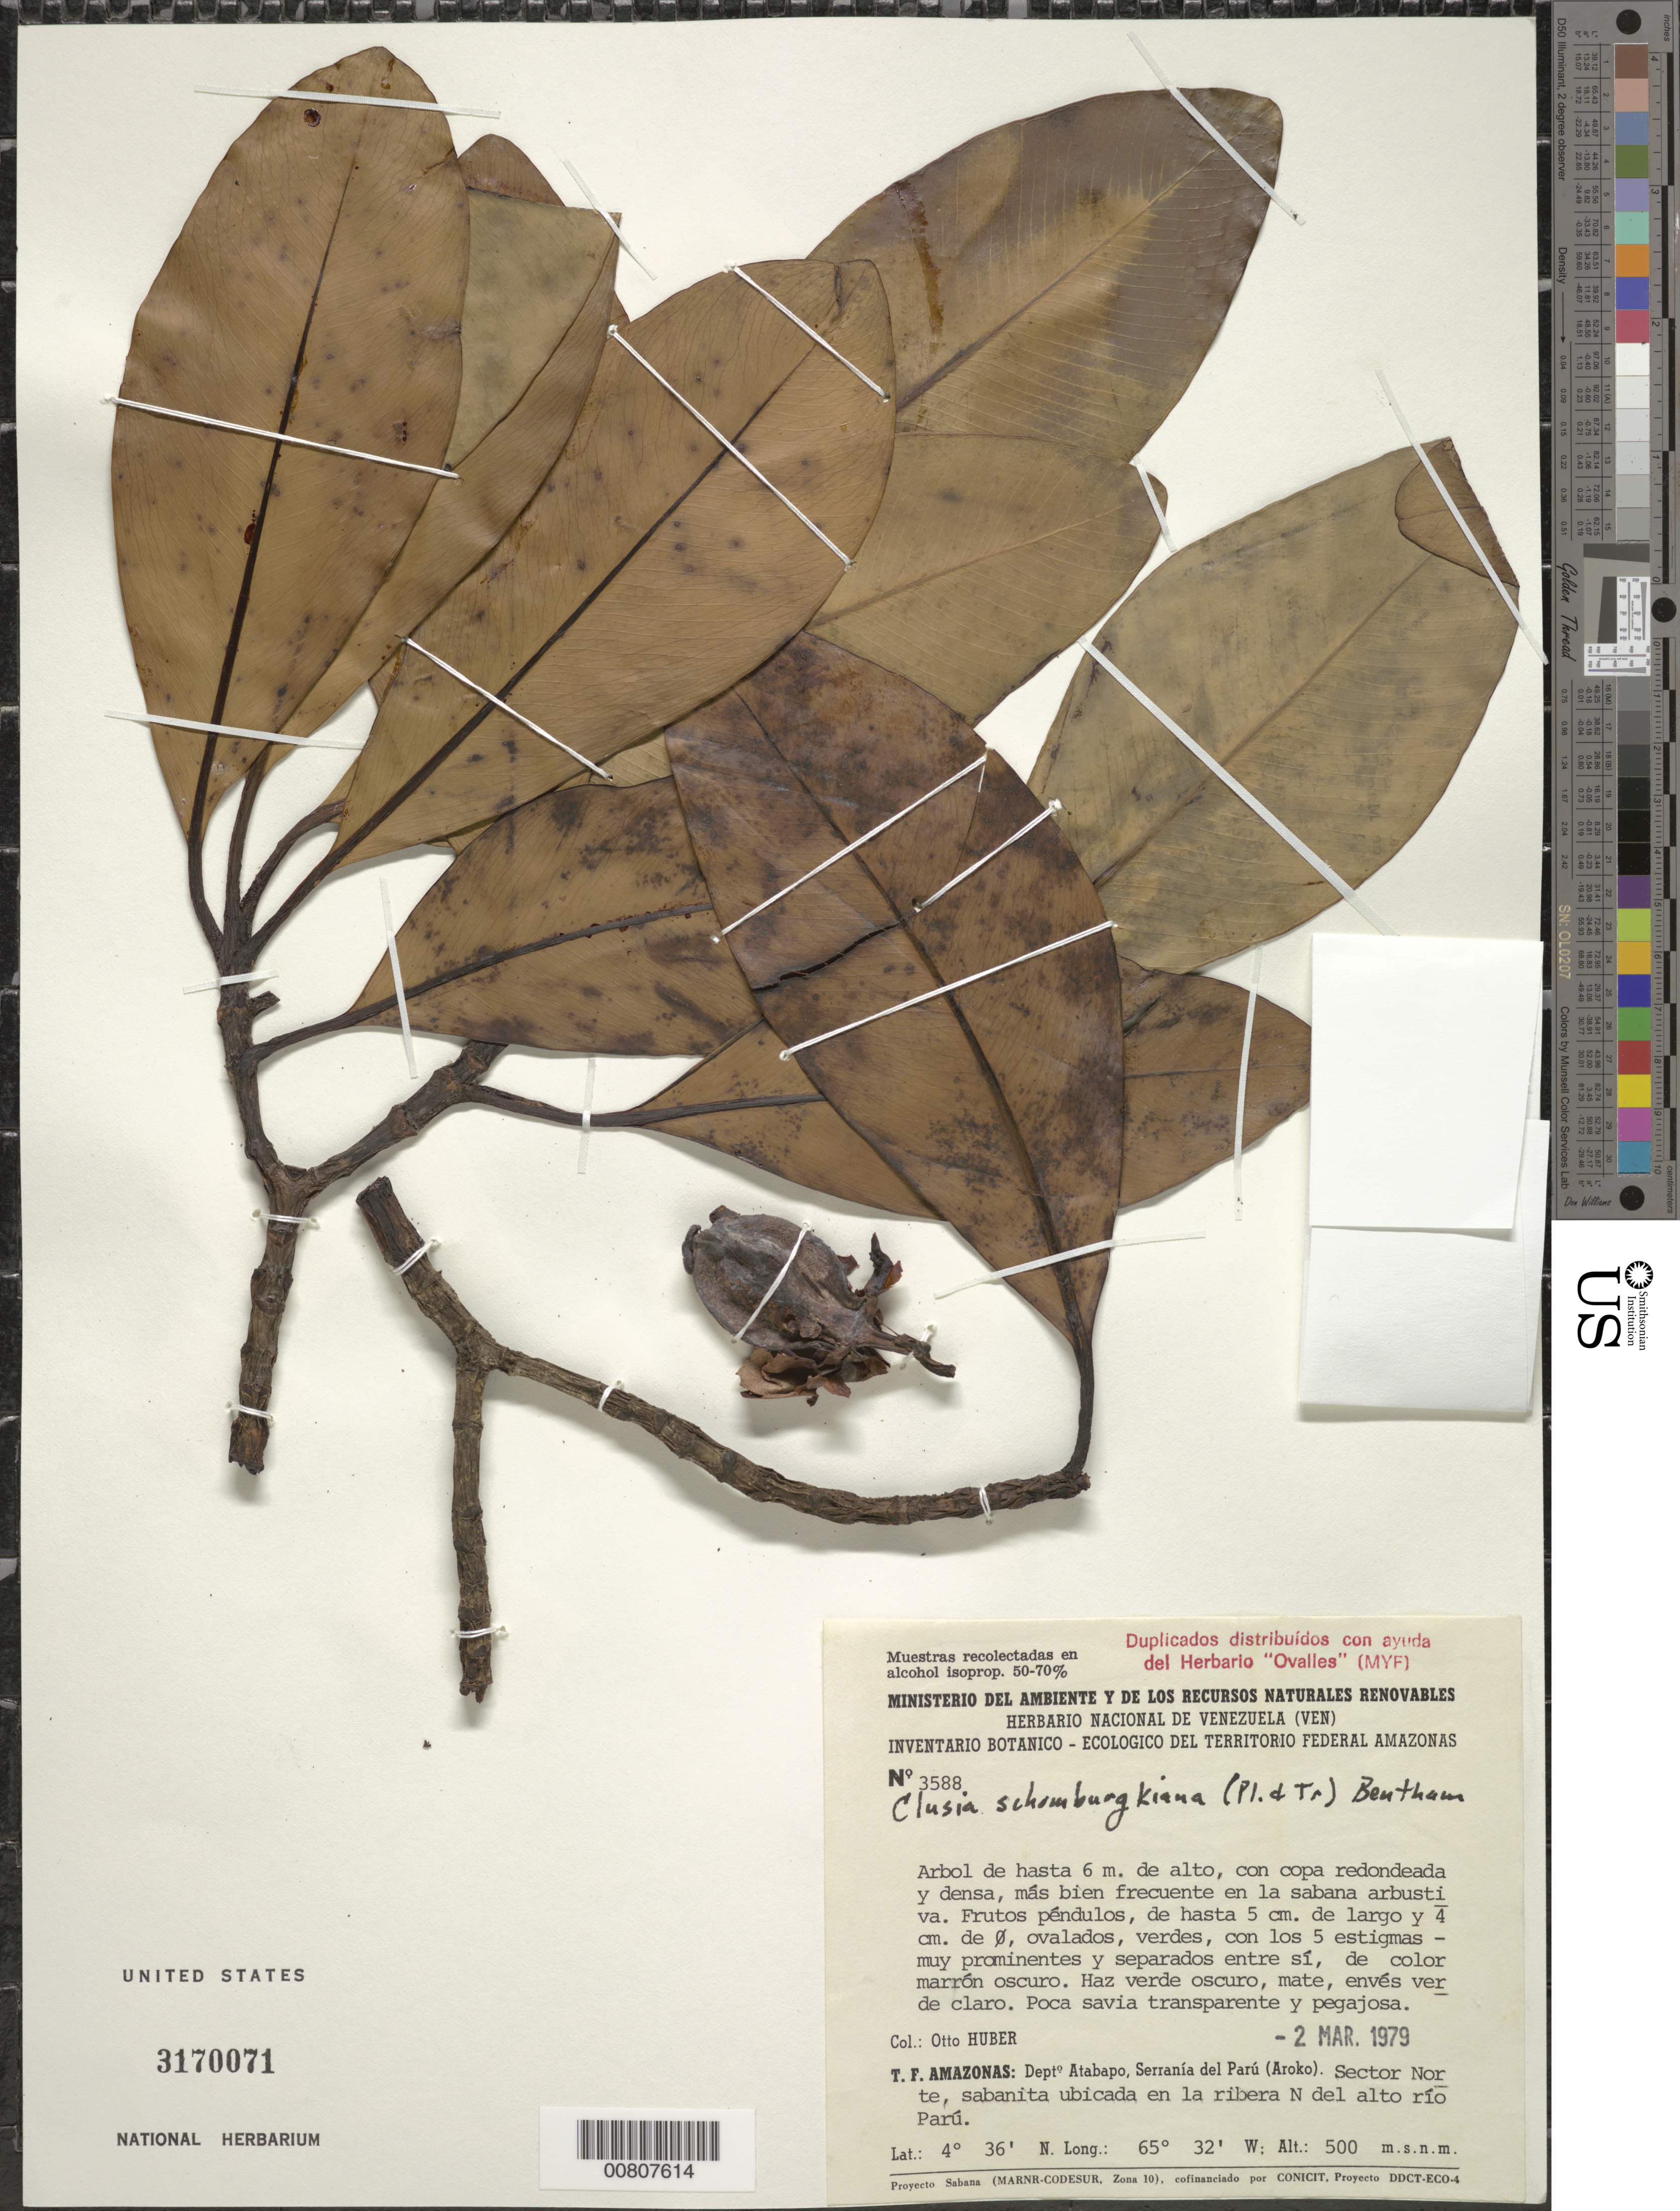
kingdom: Plantae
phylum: Tracheophyta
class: Magnoliopsida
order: Malpighiales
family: Clusiaceae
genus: Clusia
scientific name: Clusia schomburgkiana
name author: (Planch. & Triana) Benth. ex Engl.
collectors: O. Huber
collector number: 3588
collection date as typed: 2-Mar-79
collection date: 1979-03-02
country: Venezuela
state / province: Amazonas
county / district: Atabapo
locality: Serranía del Parú (Aroko)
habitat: Sabana arbustiva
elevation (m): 500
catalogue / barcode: US 3170071